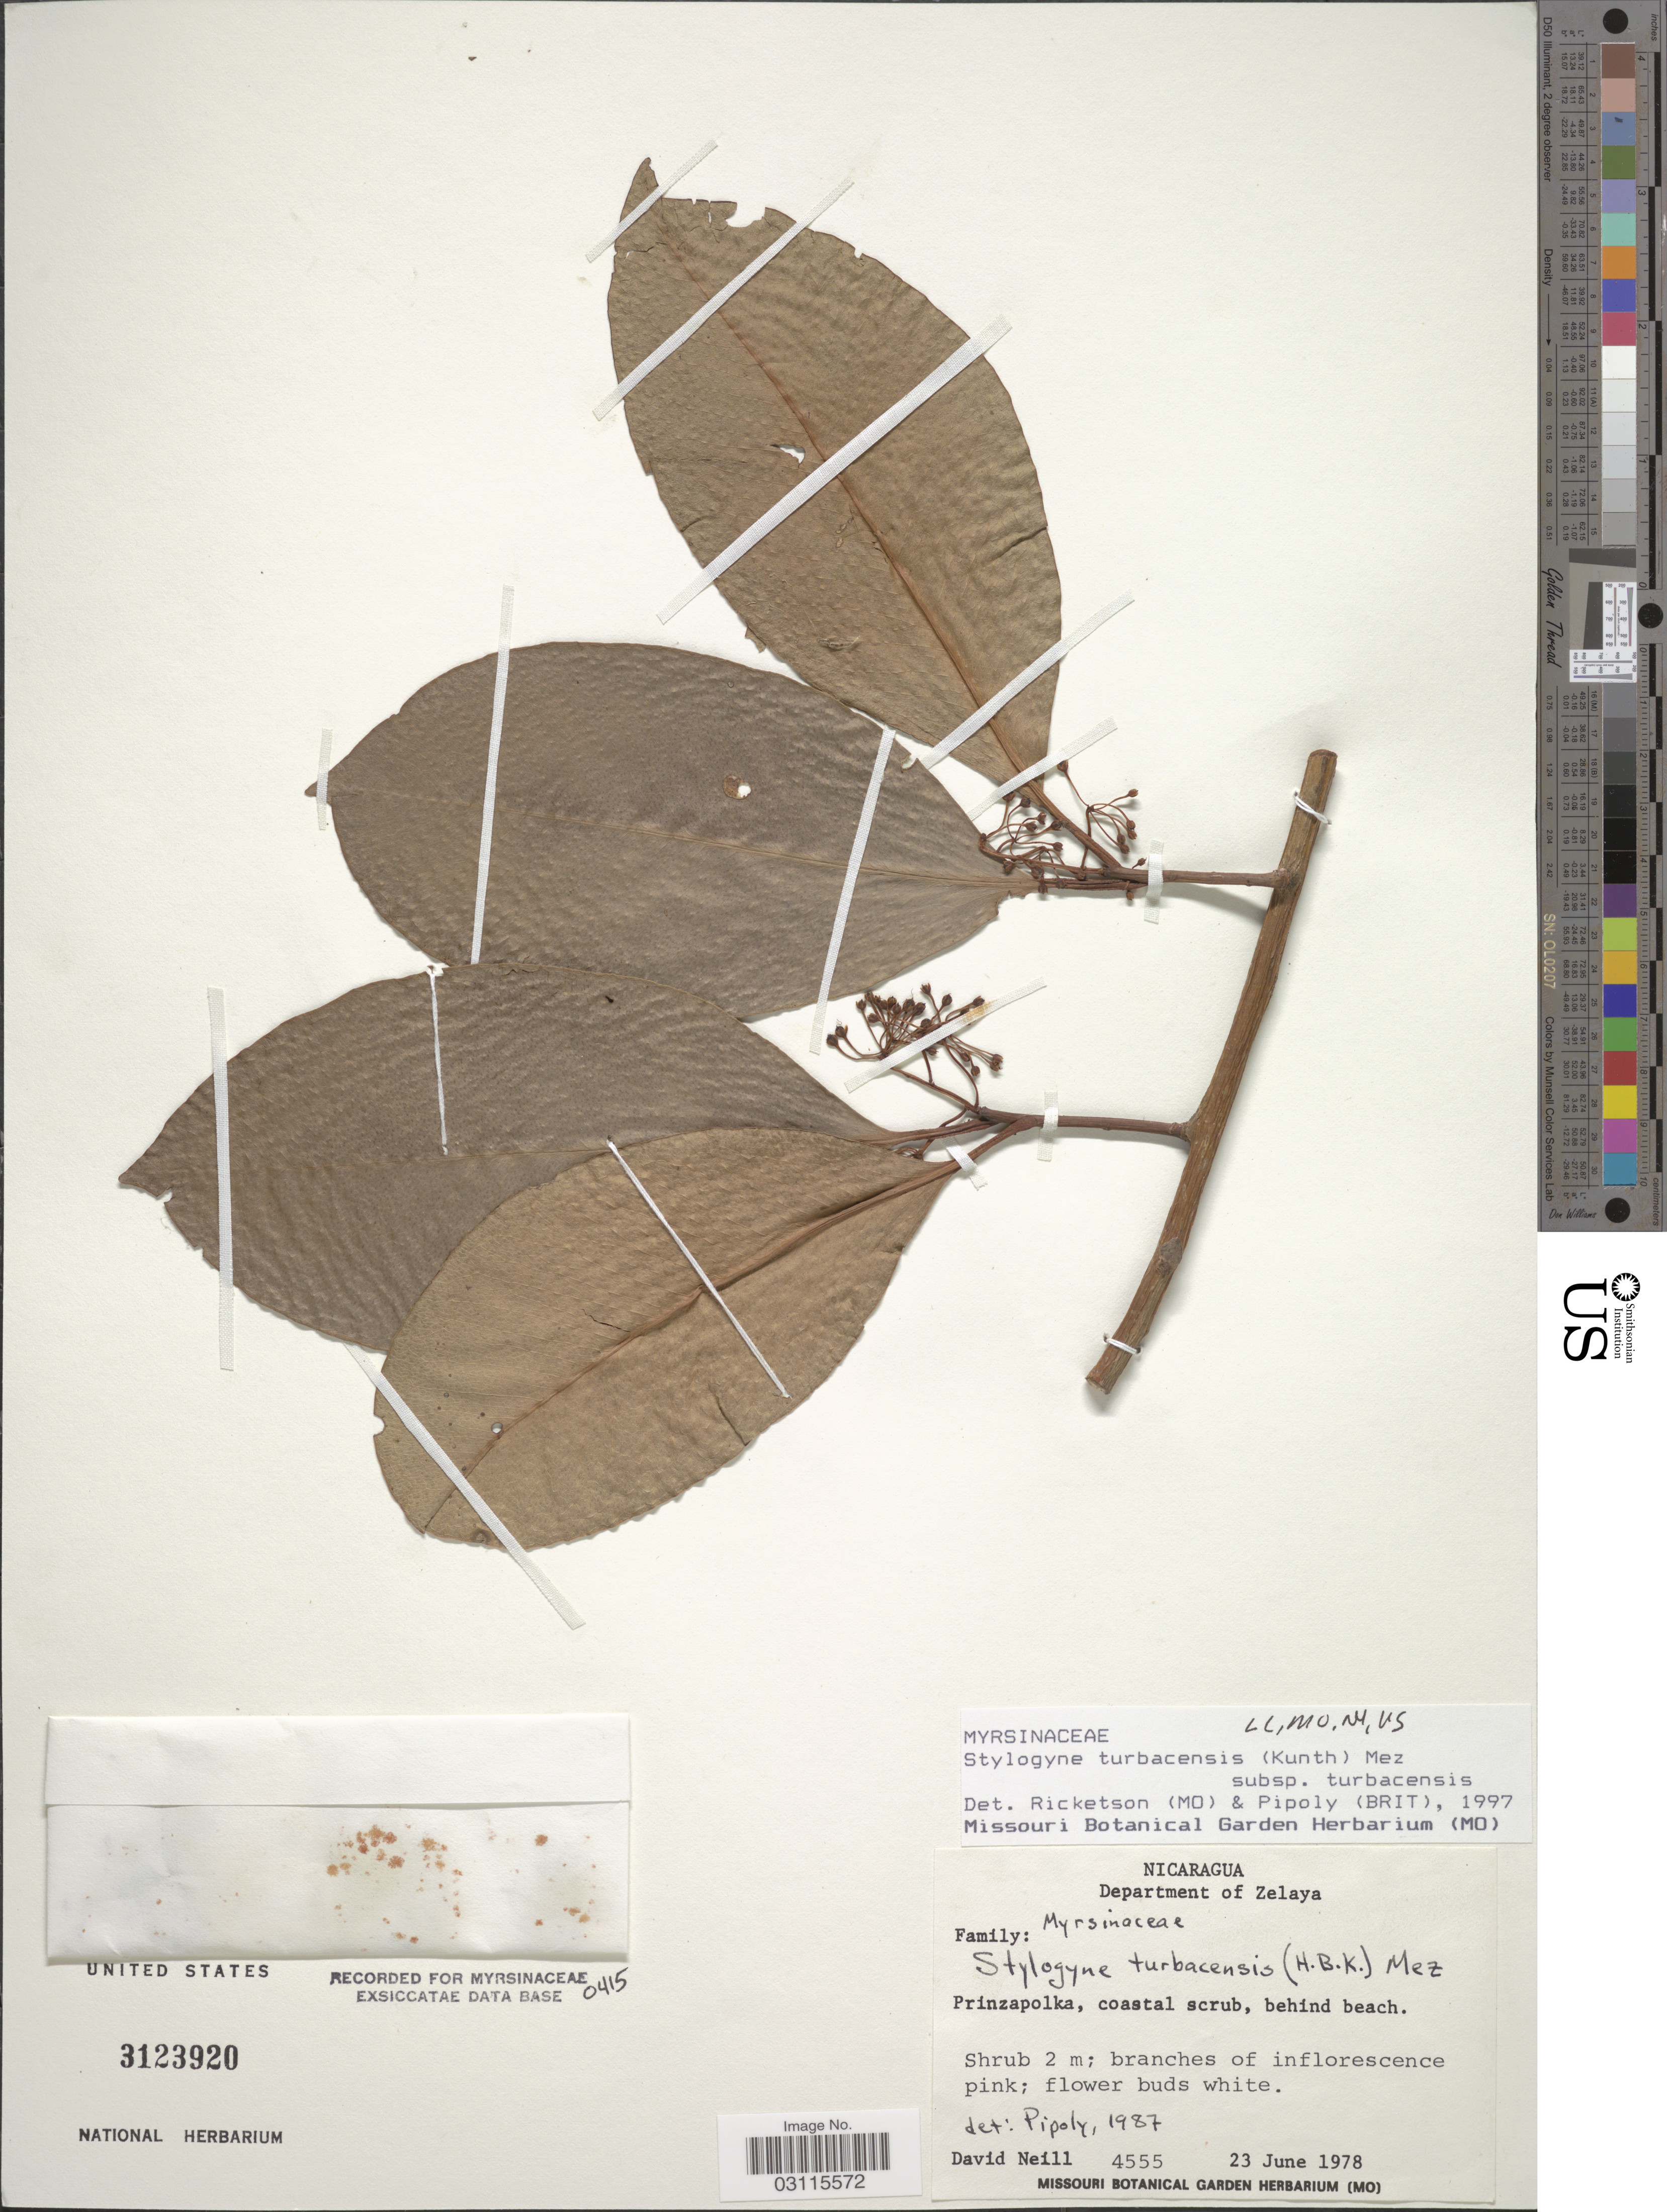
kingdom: Plantae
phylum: Tracheophyta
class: Magnoliopsida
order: Ericales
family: Primulaceae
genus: Stylogyne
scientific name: Stylogyne turbacensis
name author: (Kunth) Mez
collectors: D. Neill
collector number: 4555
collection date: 1978-06-23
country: Nicaragua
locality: Department of Zelaya. Prinzapolka, coastal scrub, behind beach.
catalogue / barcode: US 3123920